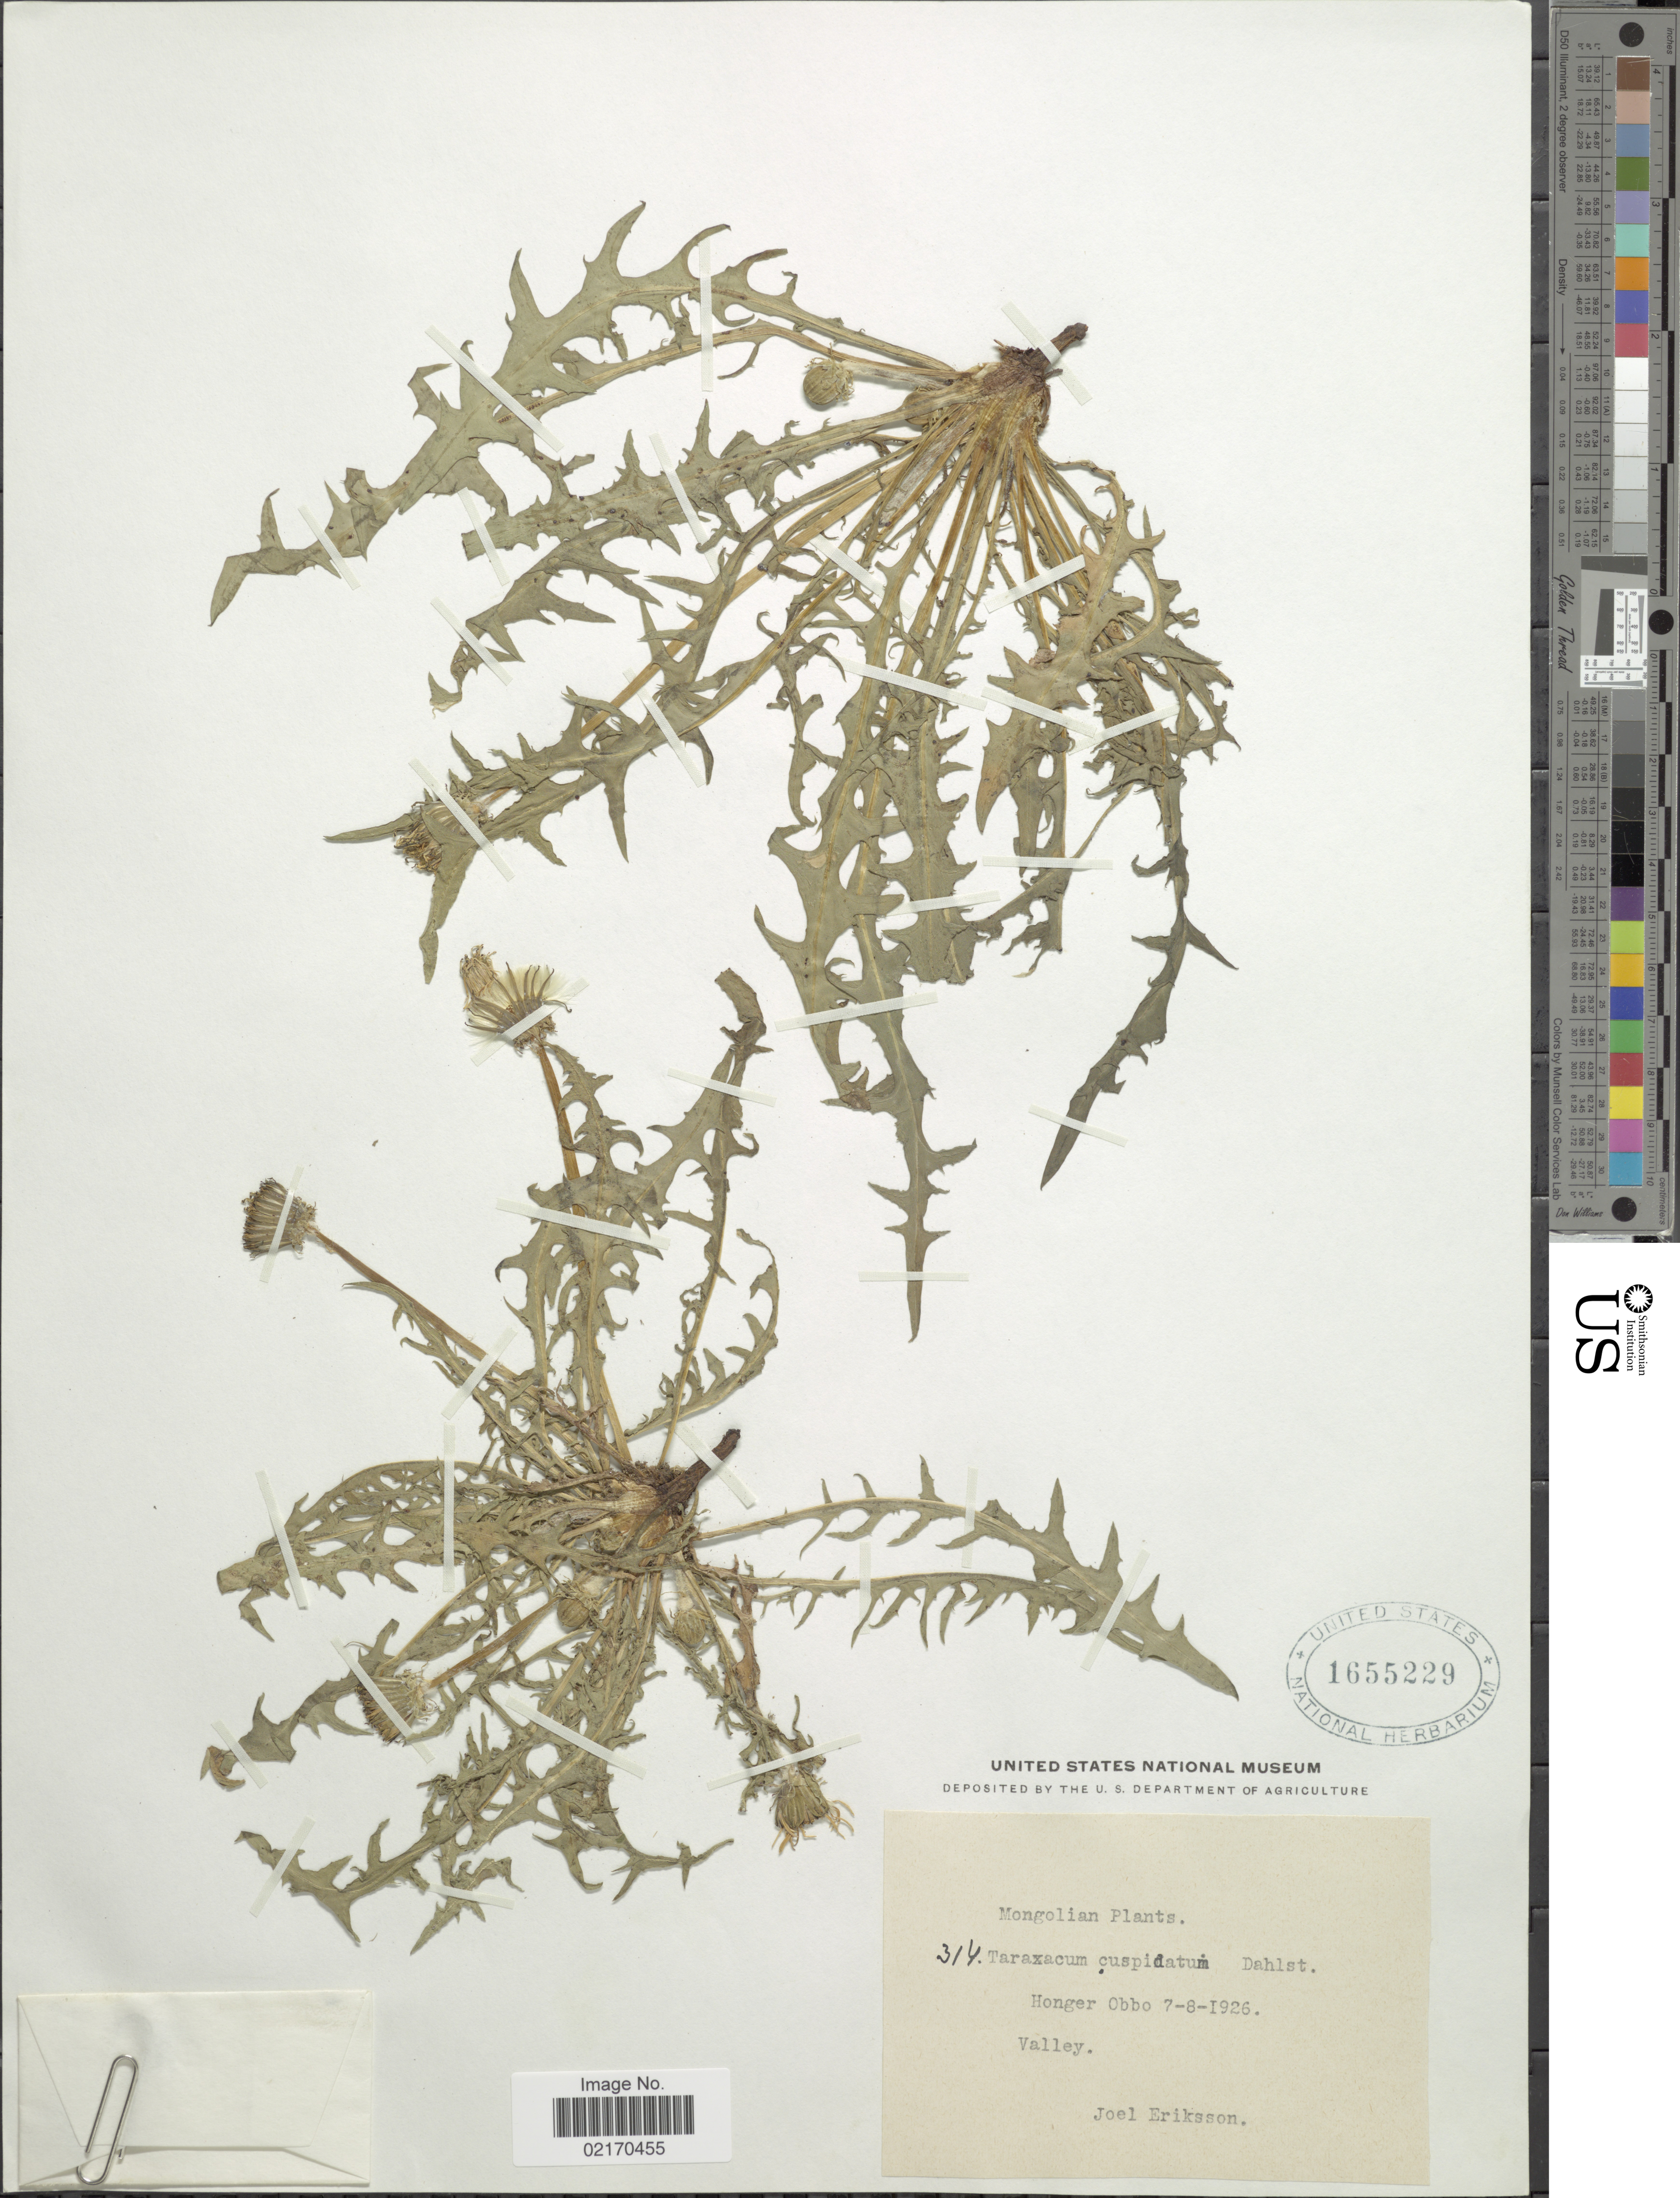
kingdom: Plantae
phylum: Tracheophyta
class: Magnoliopsida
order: Asterales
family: Asteraceae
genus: Taraxacum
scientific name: Taraxacum cuspidatum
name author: Markl.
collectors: J. Eriksson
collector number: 314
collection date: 1926-08-07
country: Mongolia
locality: Honger Obbo, Valley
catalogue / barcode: US 1655229